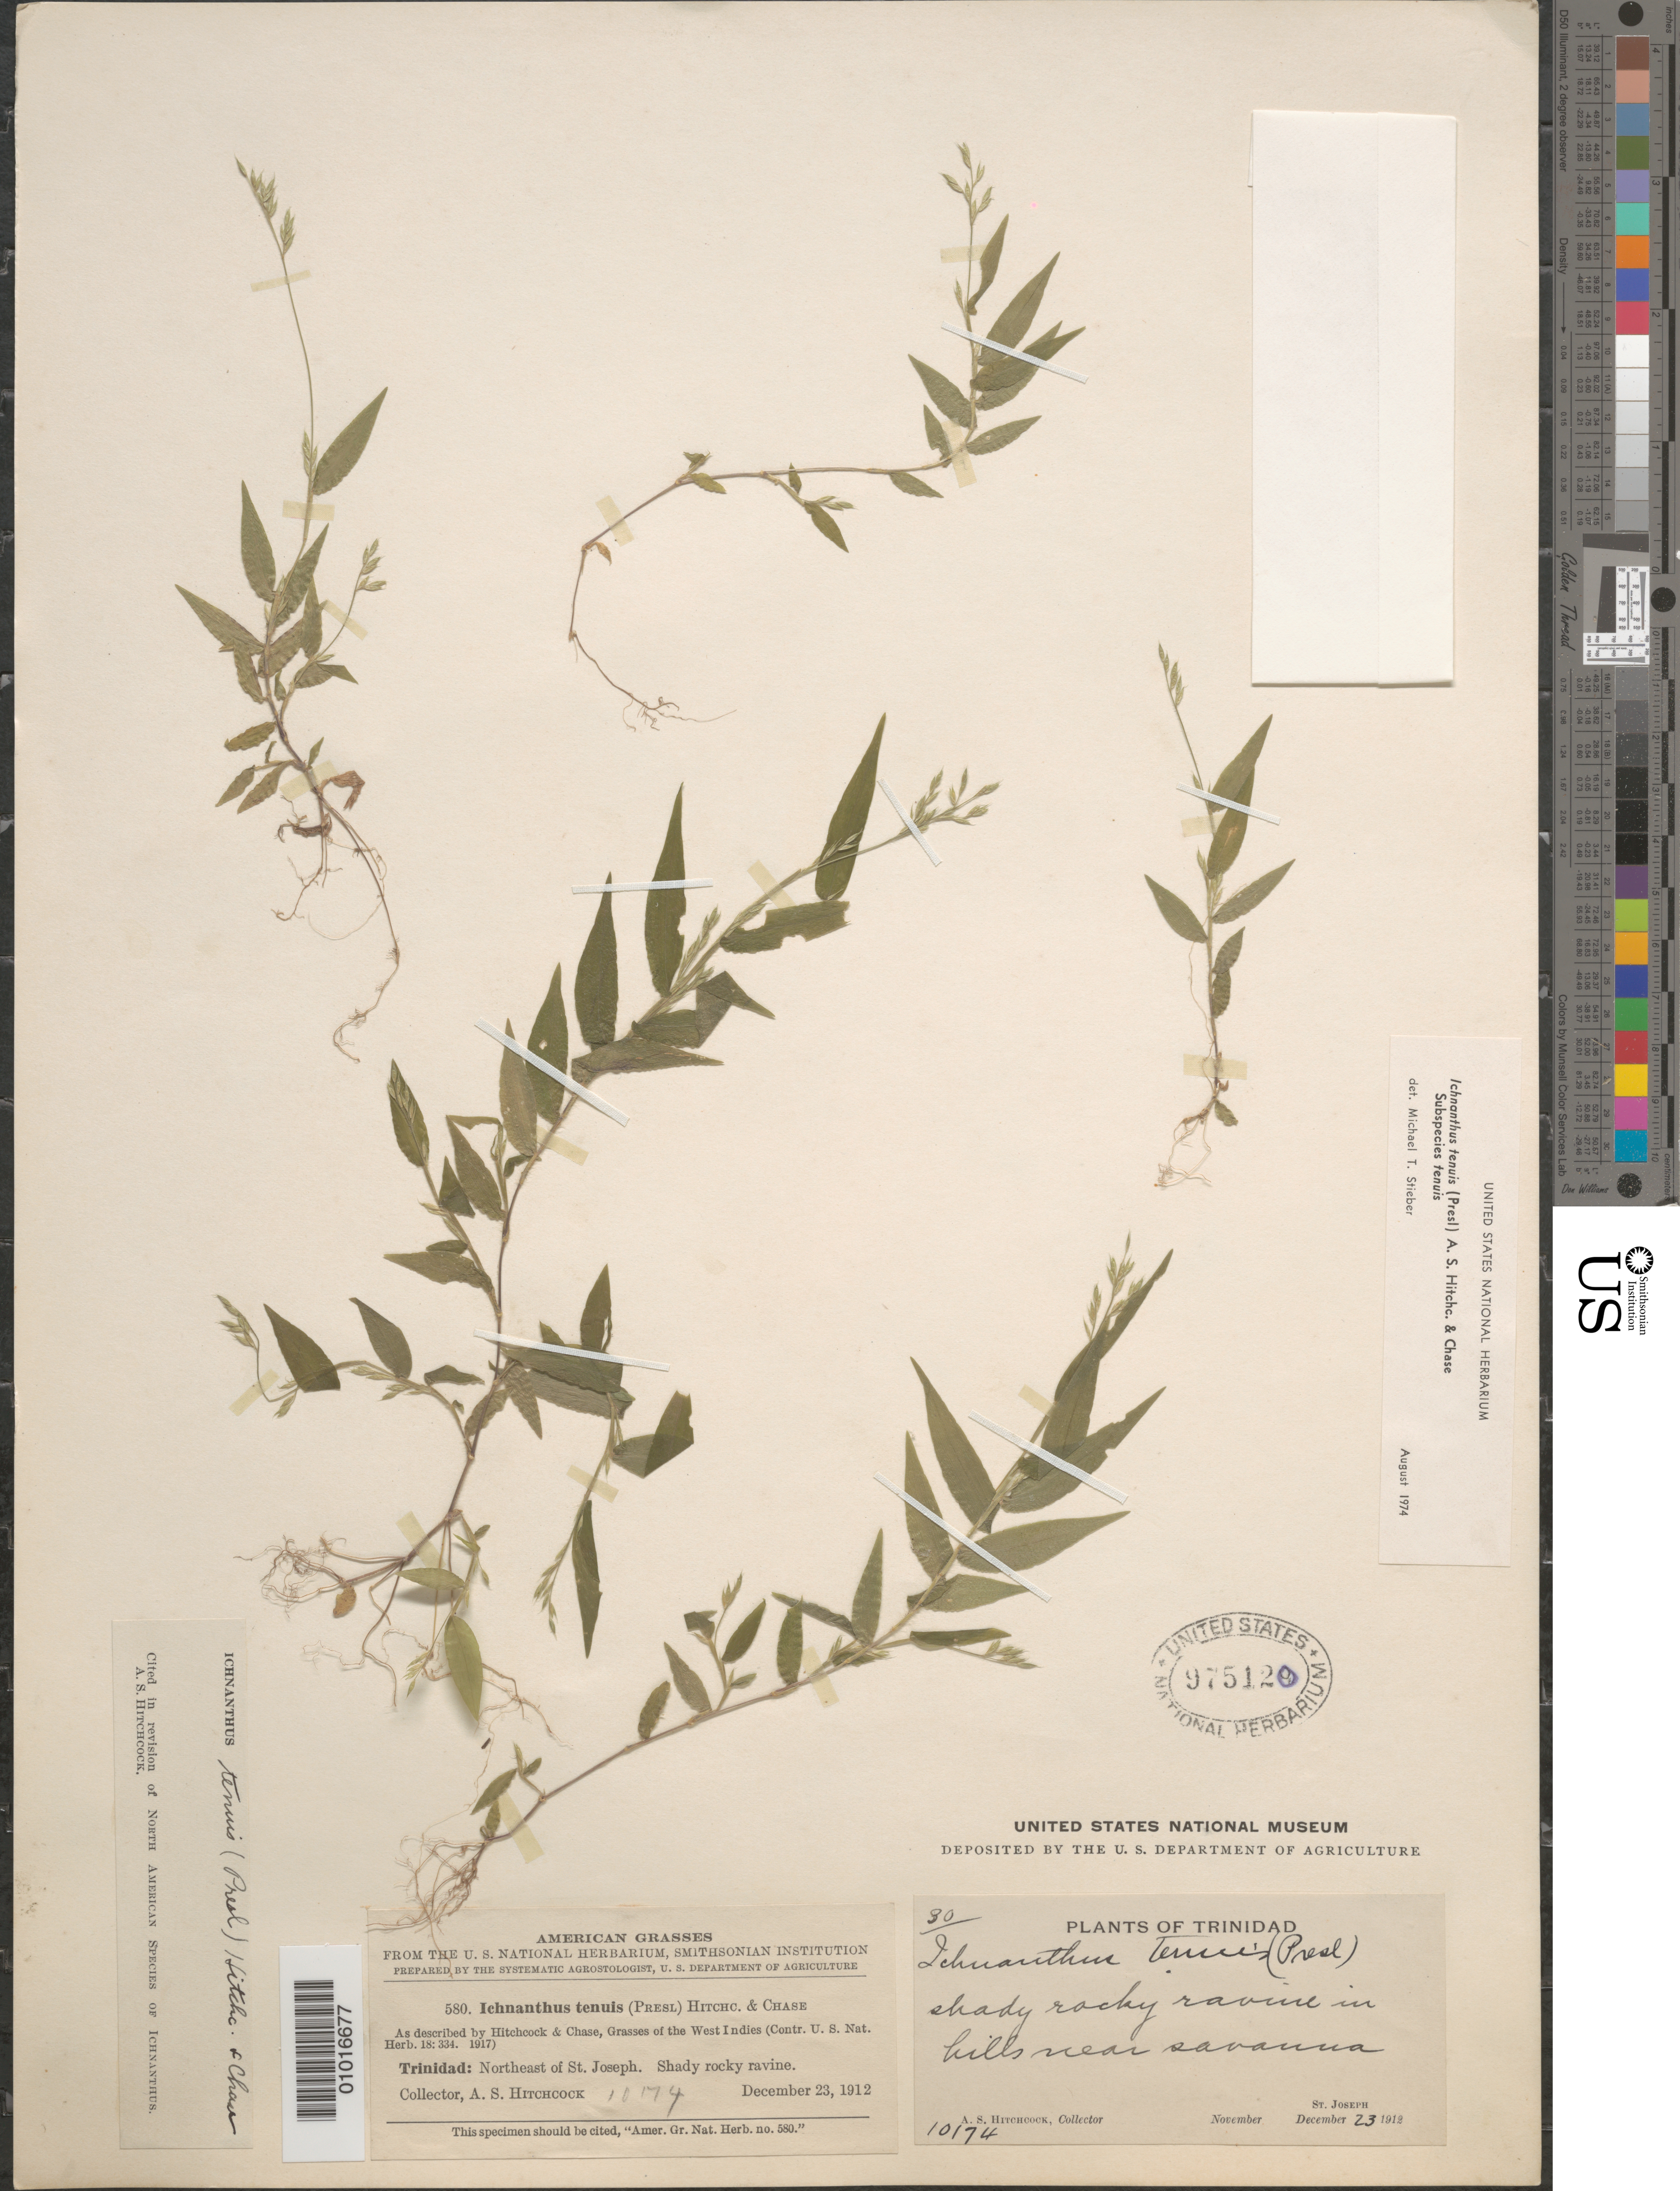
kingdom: Plantae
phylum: Tracheophyta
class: Liliopsida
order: Poales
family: Poaceae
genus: Ichnanthus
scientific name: Ichnanthus tenuis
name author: (J. Presl) Hitchc. & Chase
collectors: A. S. Hitchcock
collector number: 10174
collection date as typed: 23 Dec 1912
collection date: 1912-12-23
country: Trinidad and Tobago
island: Trinidad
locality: St. Joseph, Hills near Savanna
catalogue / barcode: US 975120